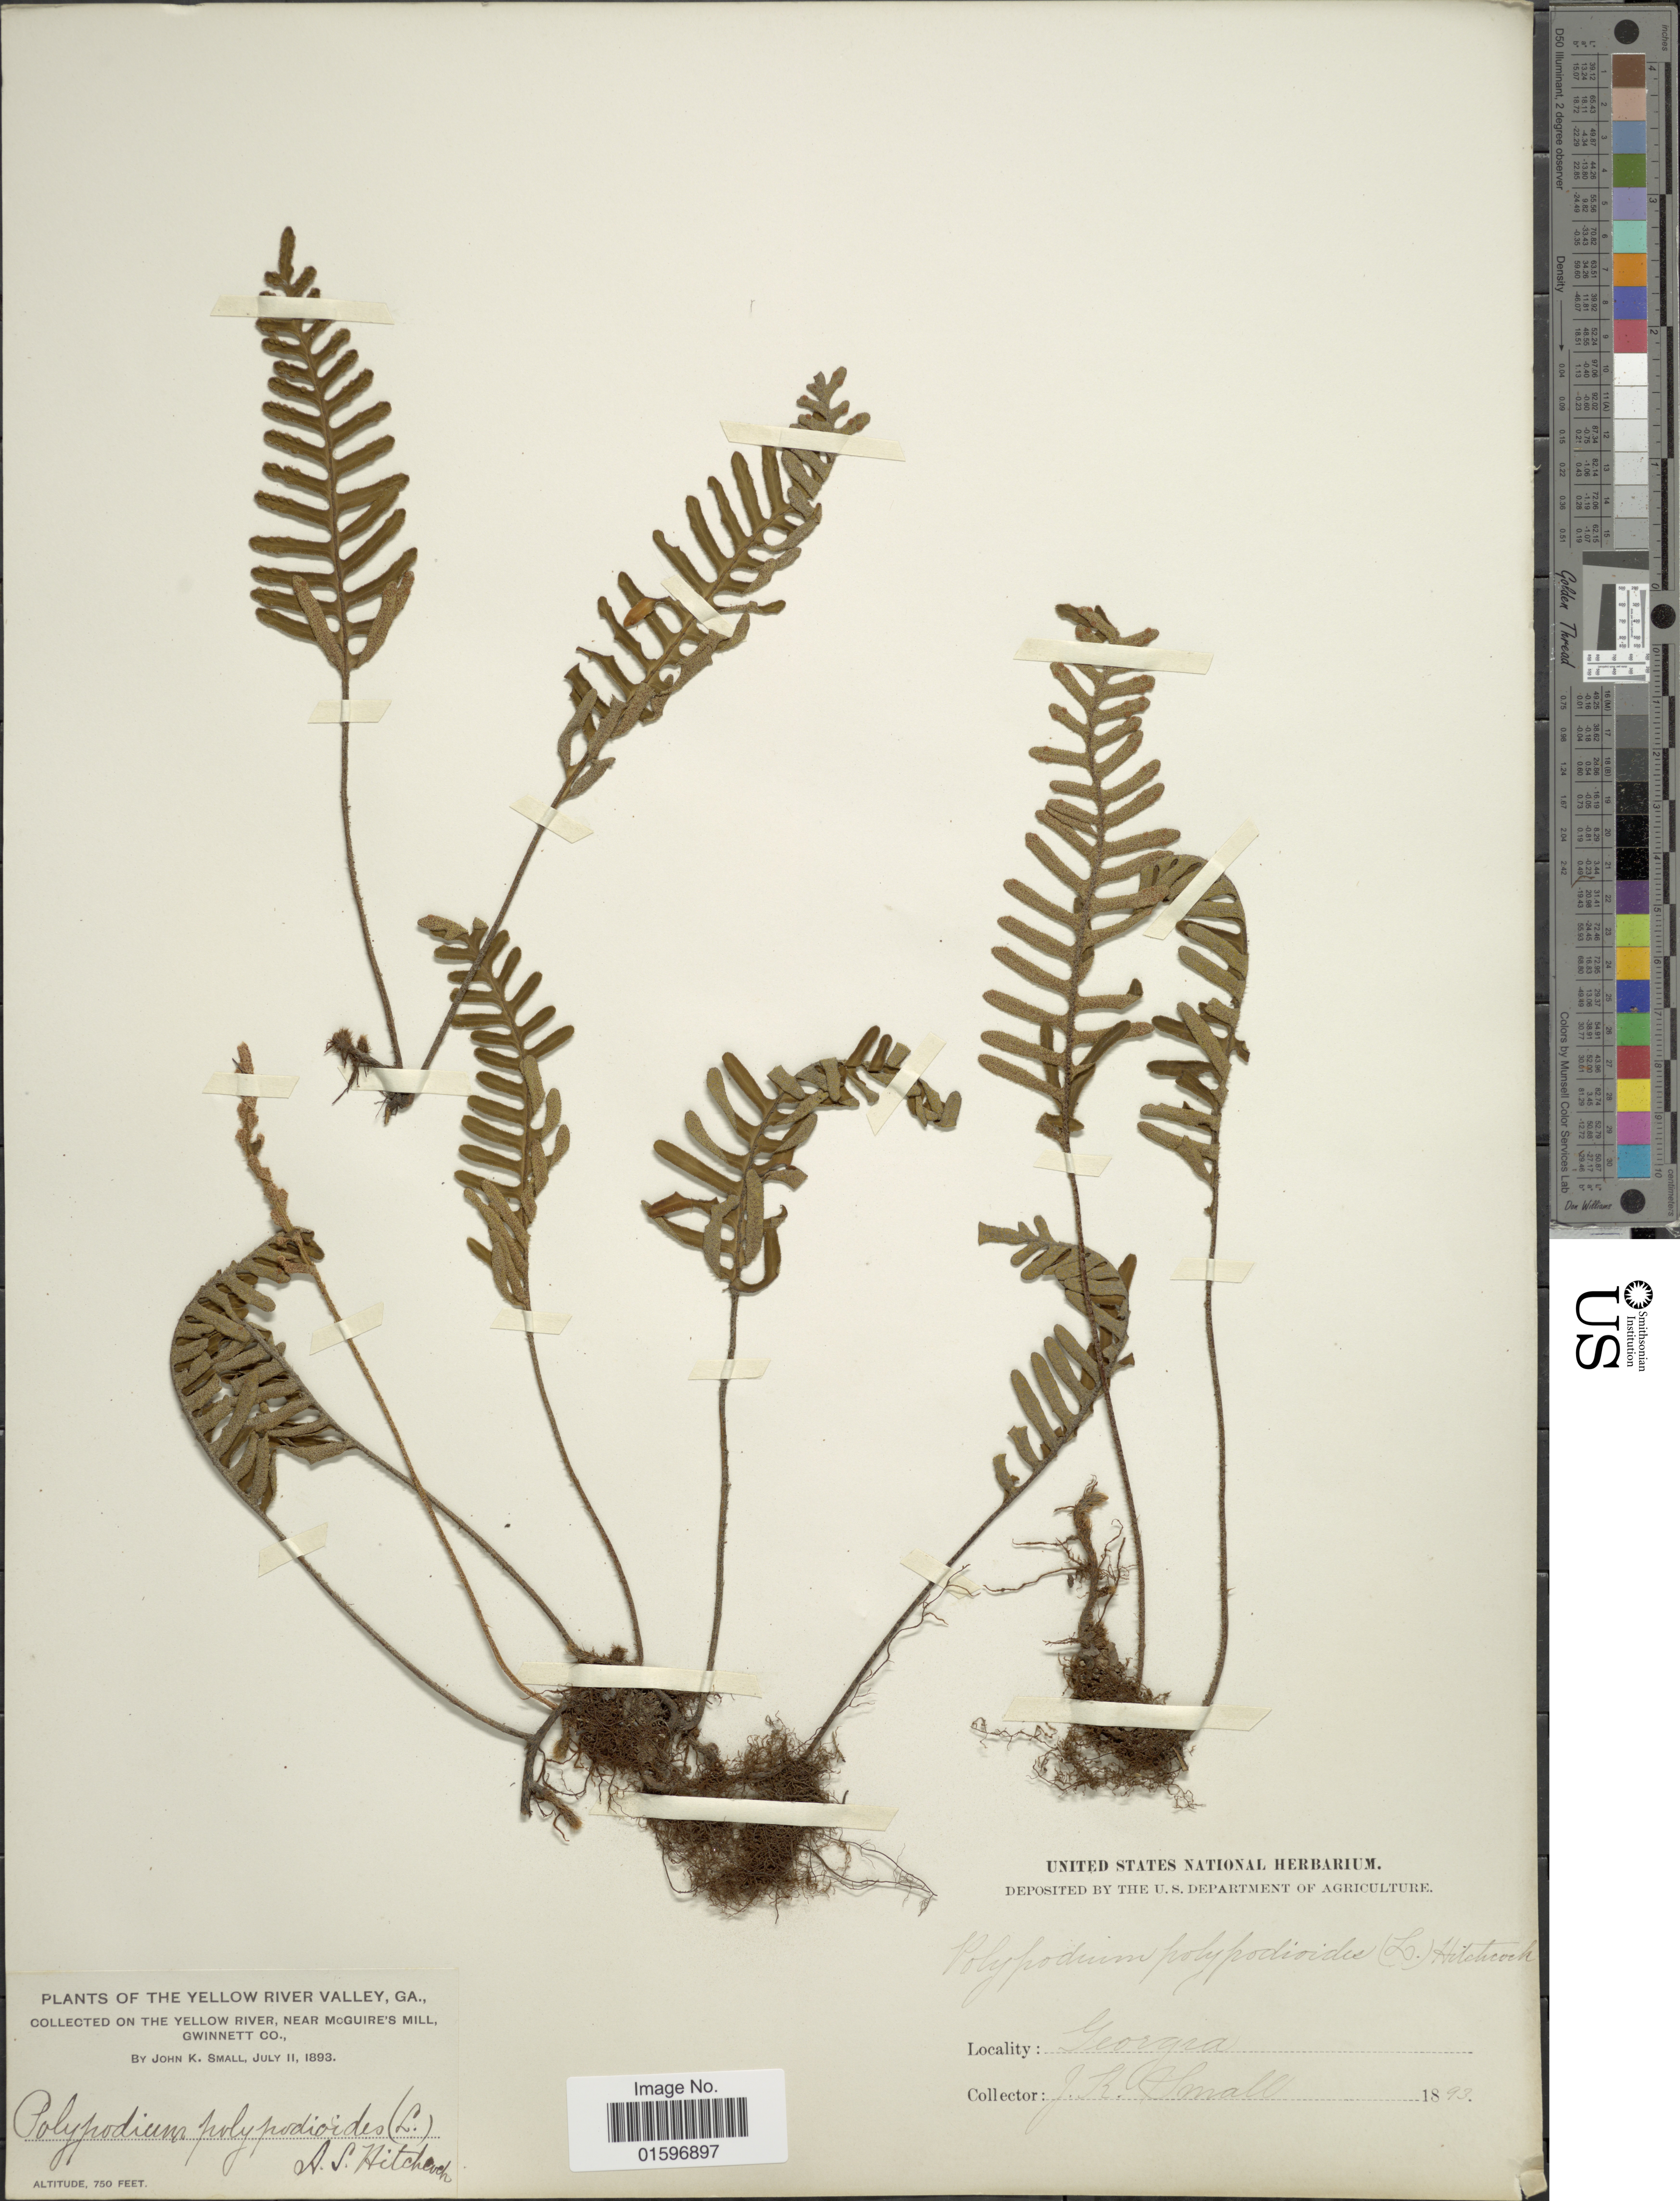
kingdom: Plantae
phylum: Tracheophyta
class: Polypodiopsida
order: Polypodiales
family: Polypodiaceae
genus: Pleopeltis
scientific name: Pleopeltis polypodioides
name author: (L.) E.G. Andrews & Windham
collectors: J. K. Small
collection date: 1893-07-11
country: United States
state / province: Georgia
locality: Yellow River Valley. On the Yellow River, near McQuire's Mill, Gwinnett Co.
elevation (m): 229